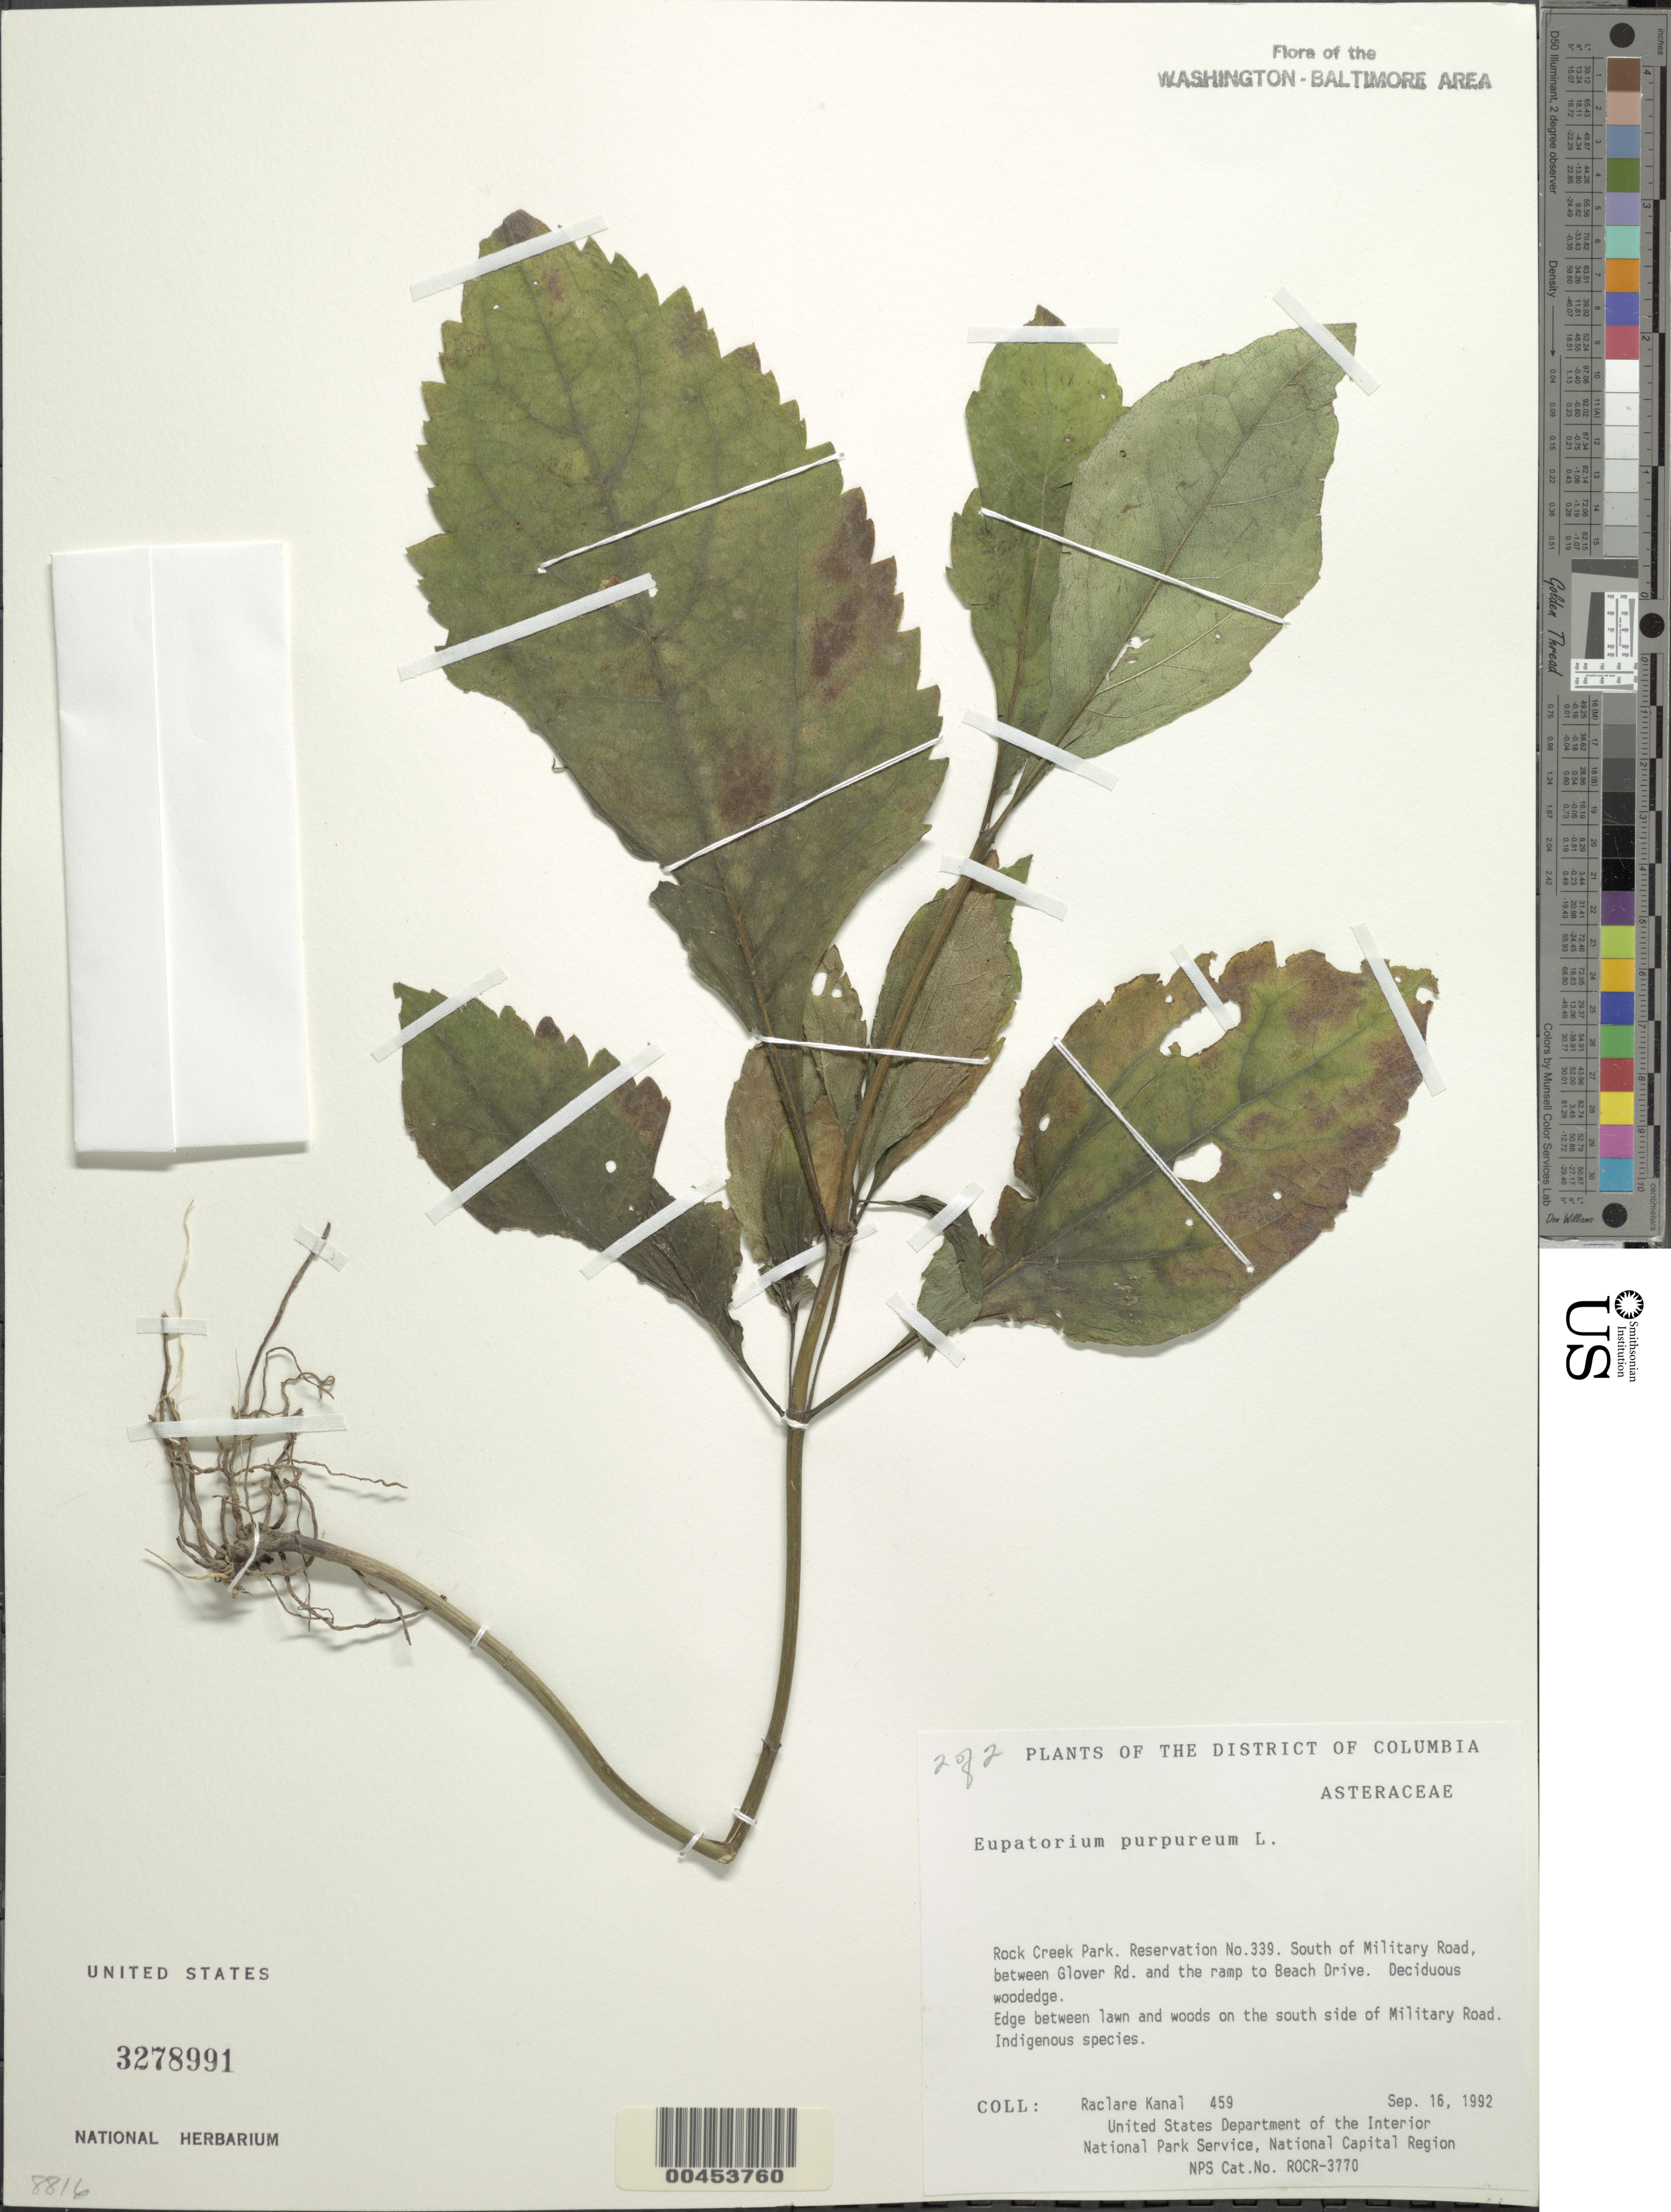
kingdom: Plantae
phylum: Tracheophyta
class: Magnoliopsida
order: Asterales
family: Asteraceae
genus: Eupatorium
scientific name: Eupatorium purpureum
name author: (L.) E.E. Lamont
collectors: R. Kanal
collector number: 459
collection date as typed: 16 Sep 1992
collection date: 1992-09-16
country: United States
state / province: District of Columbia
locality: Rock Creek Park, Res 339, S of Military Road, between Glover Road and ramp to Beach Dr. Rock Creek Park & vicinity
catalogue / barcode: US 3278991